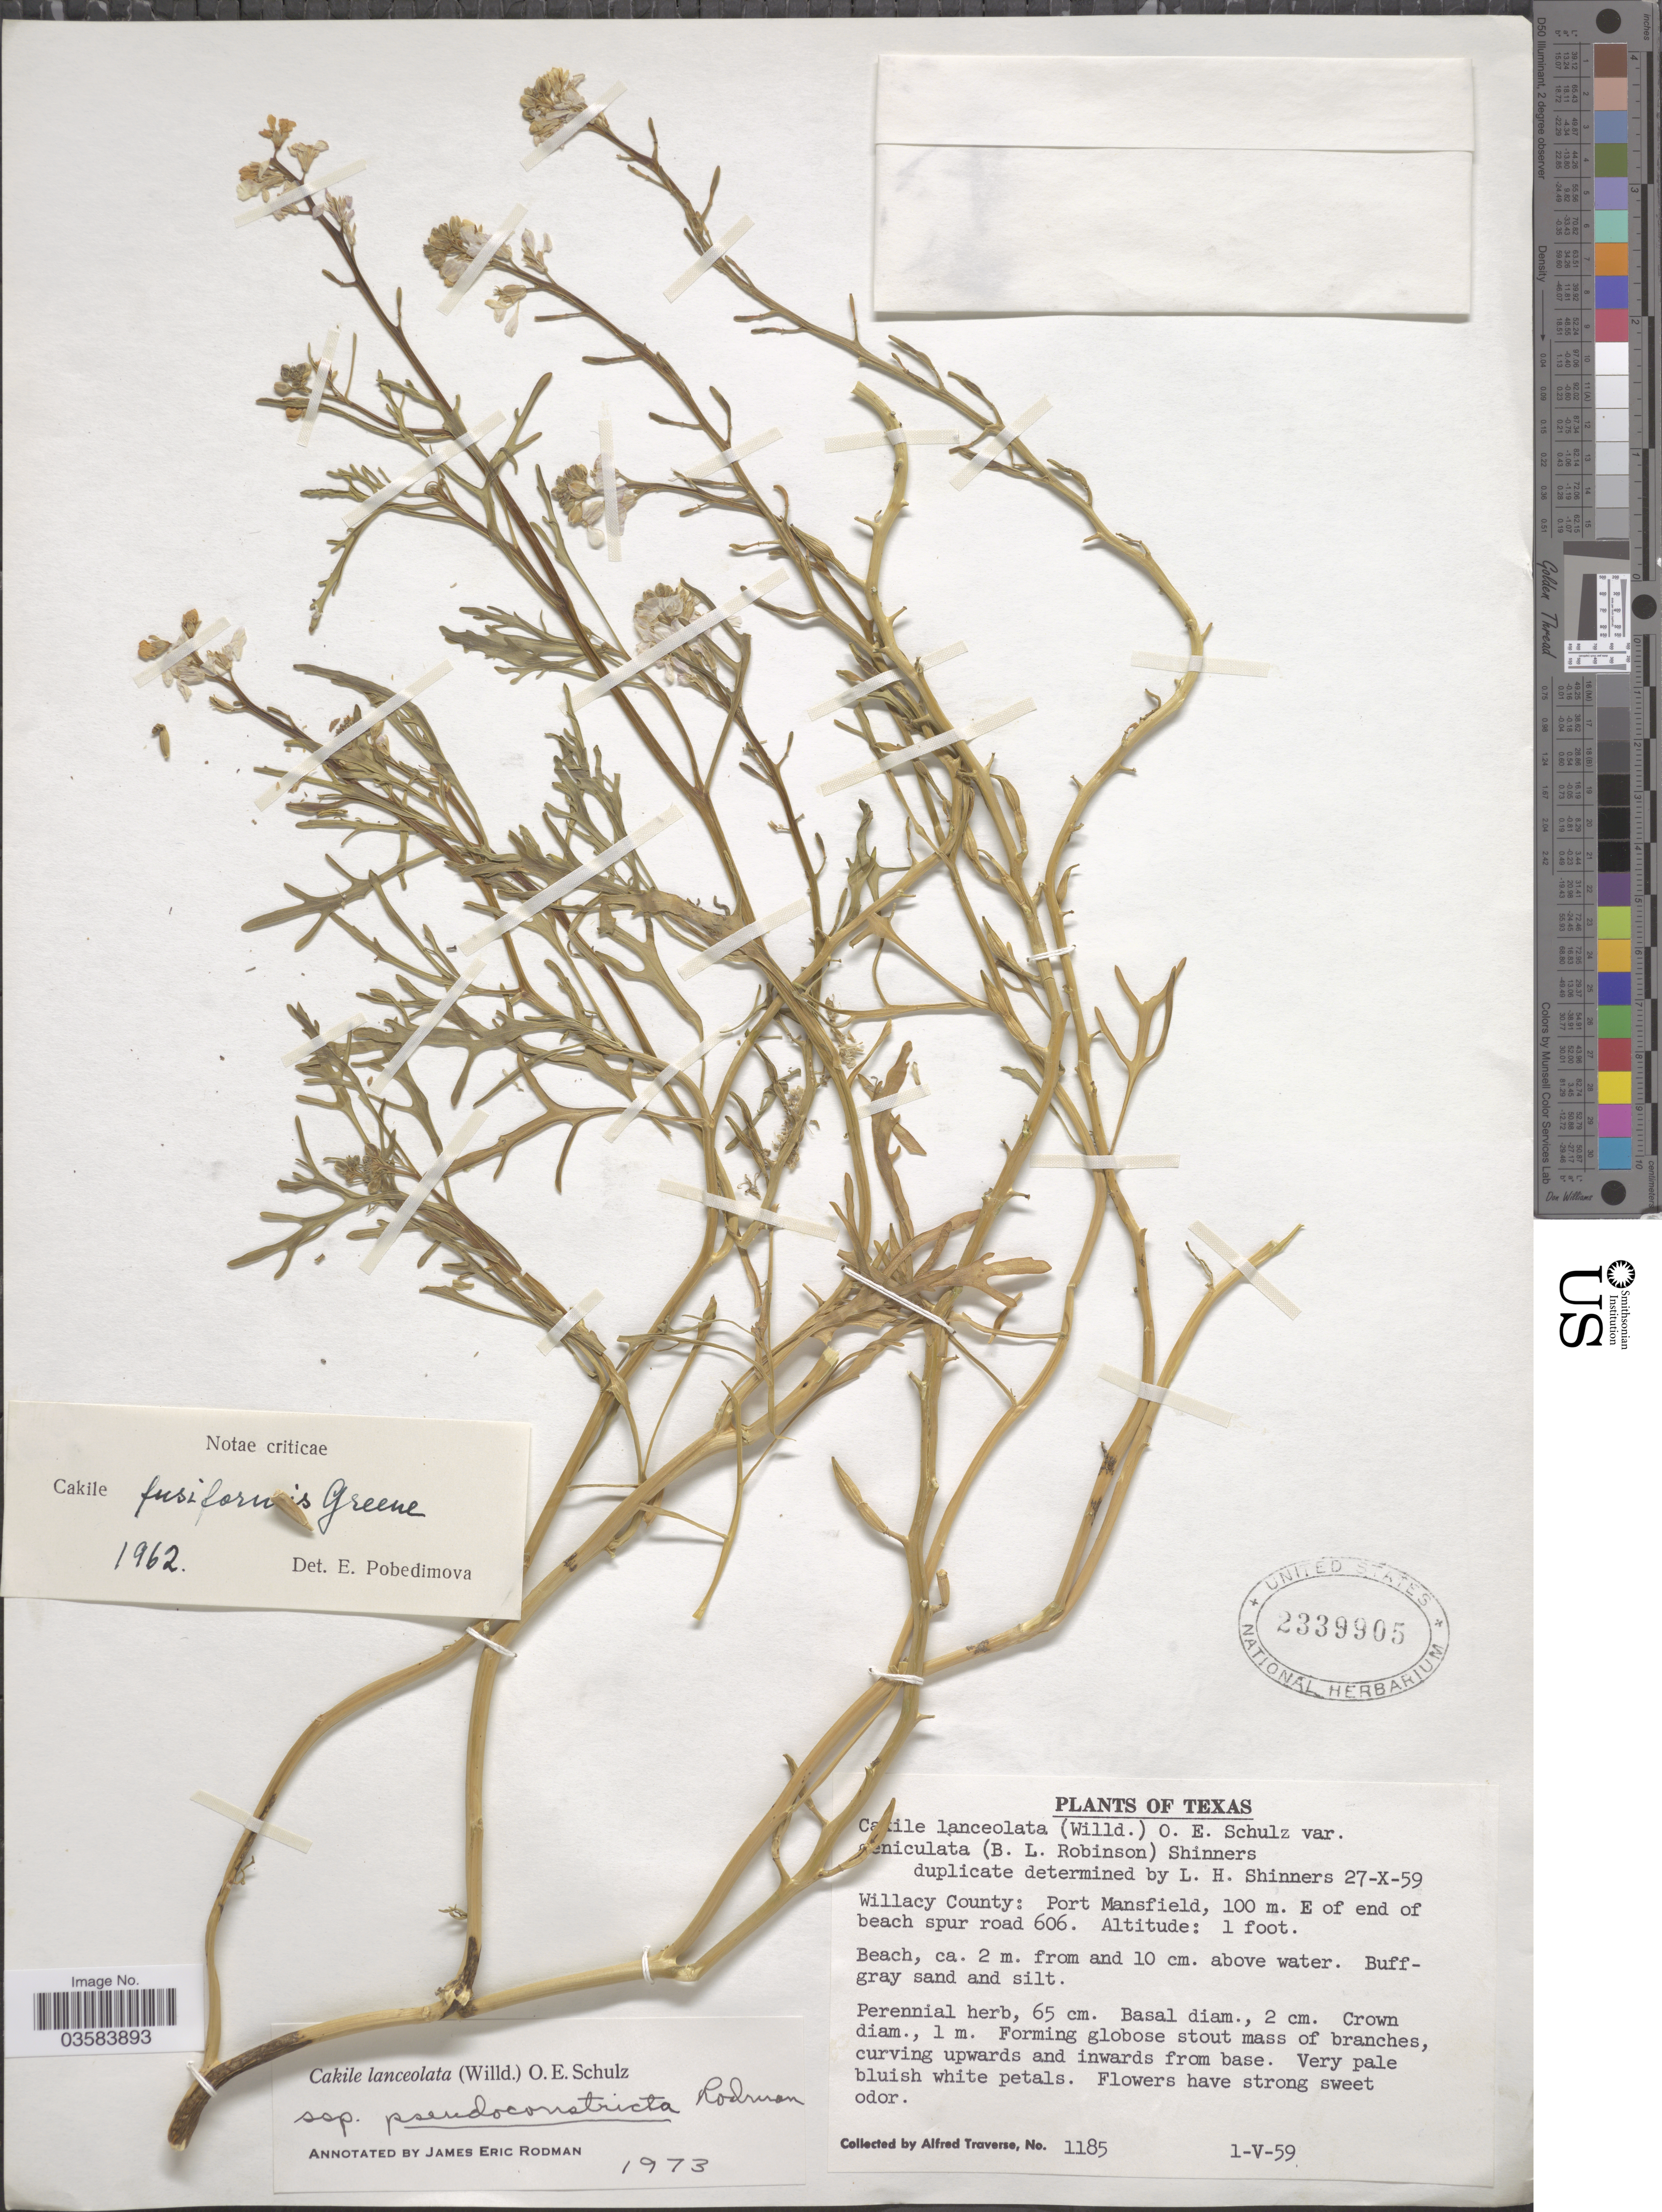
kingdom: Plantae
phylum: Tracheophyta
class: Magnoliopsida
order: Brassicales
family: Brassicaceae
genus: Cakile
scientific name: Cakile lanceolata subsp. pseudoconstricta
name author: Rodman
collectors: A. Traverse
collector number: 1185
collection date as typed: Transcribed d/m/y: 1/5/59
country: United States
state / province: Texas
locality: Willacy County: Port Mansfield, 100m. E of end of beach spur road 606.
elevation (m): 0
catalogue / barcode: US 2339905